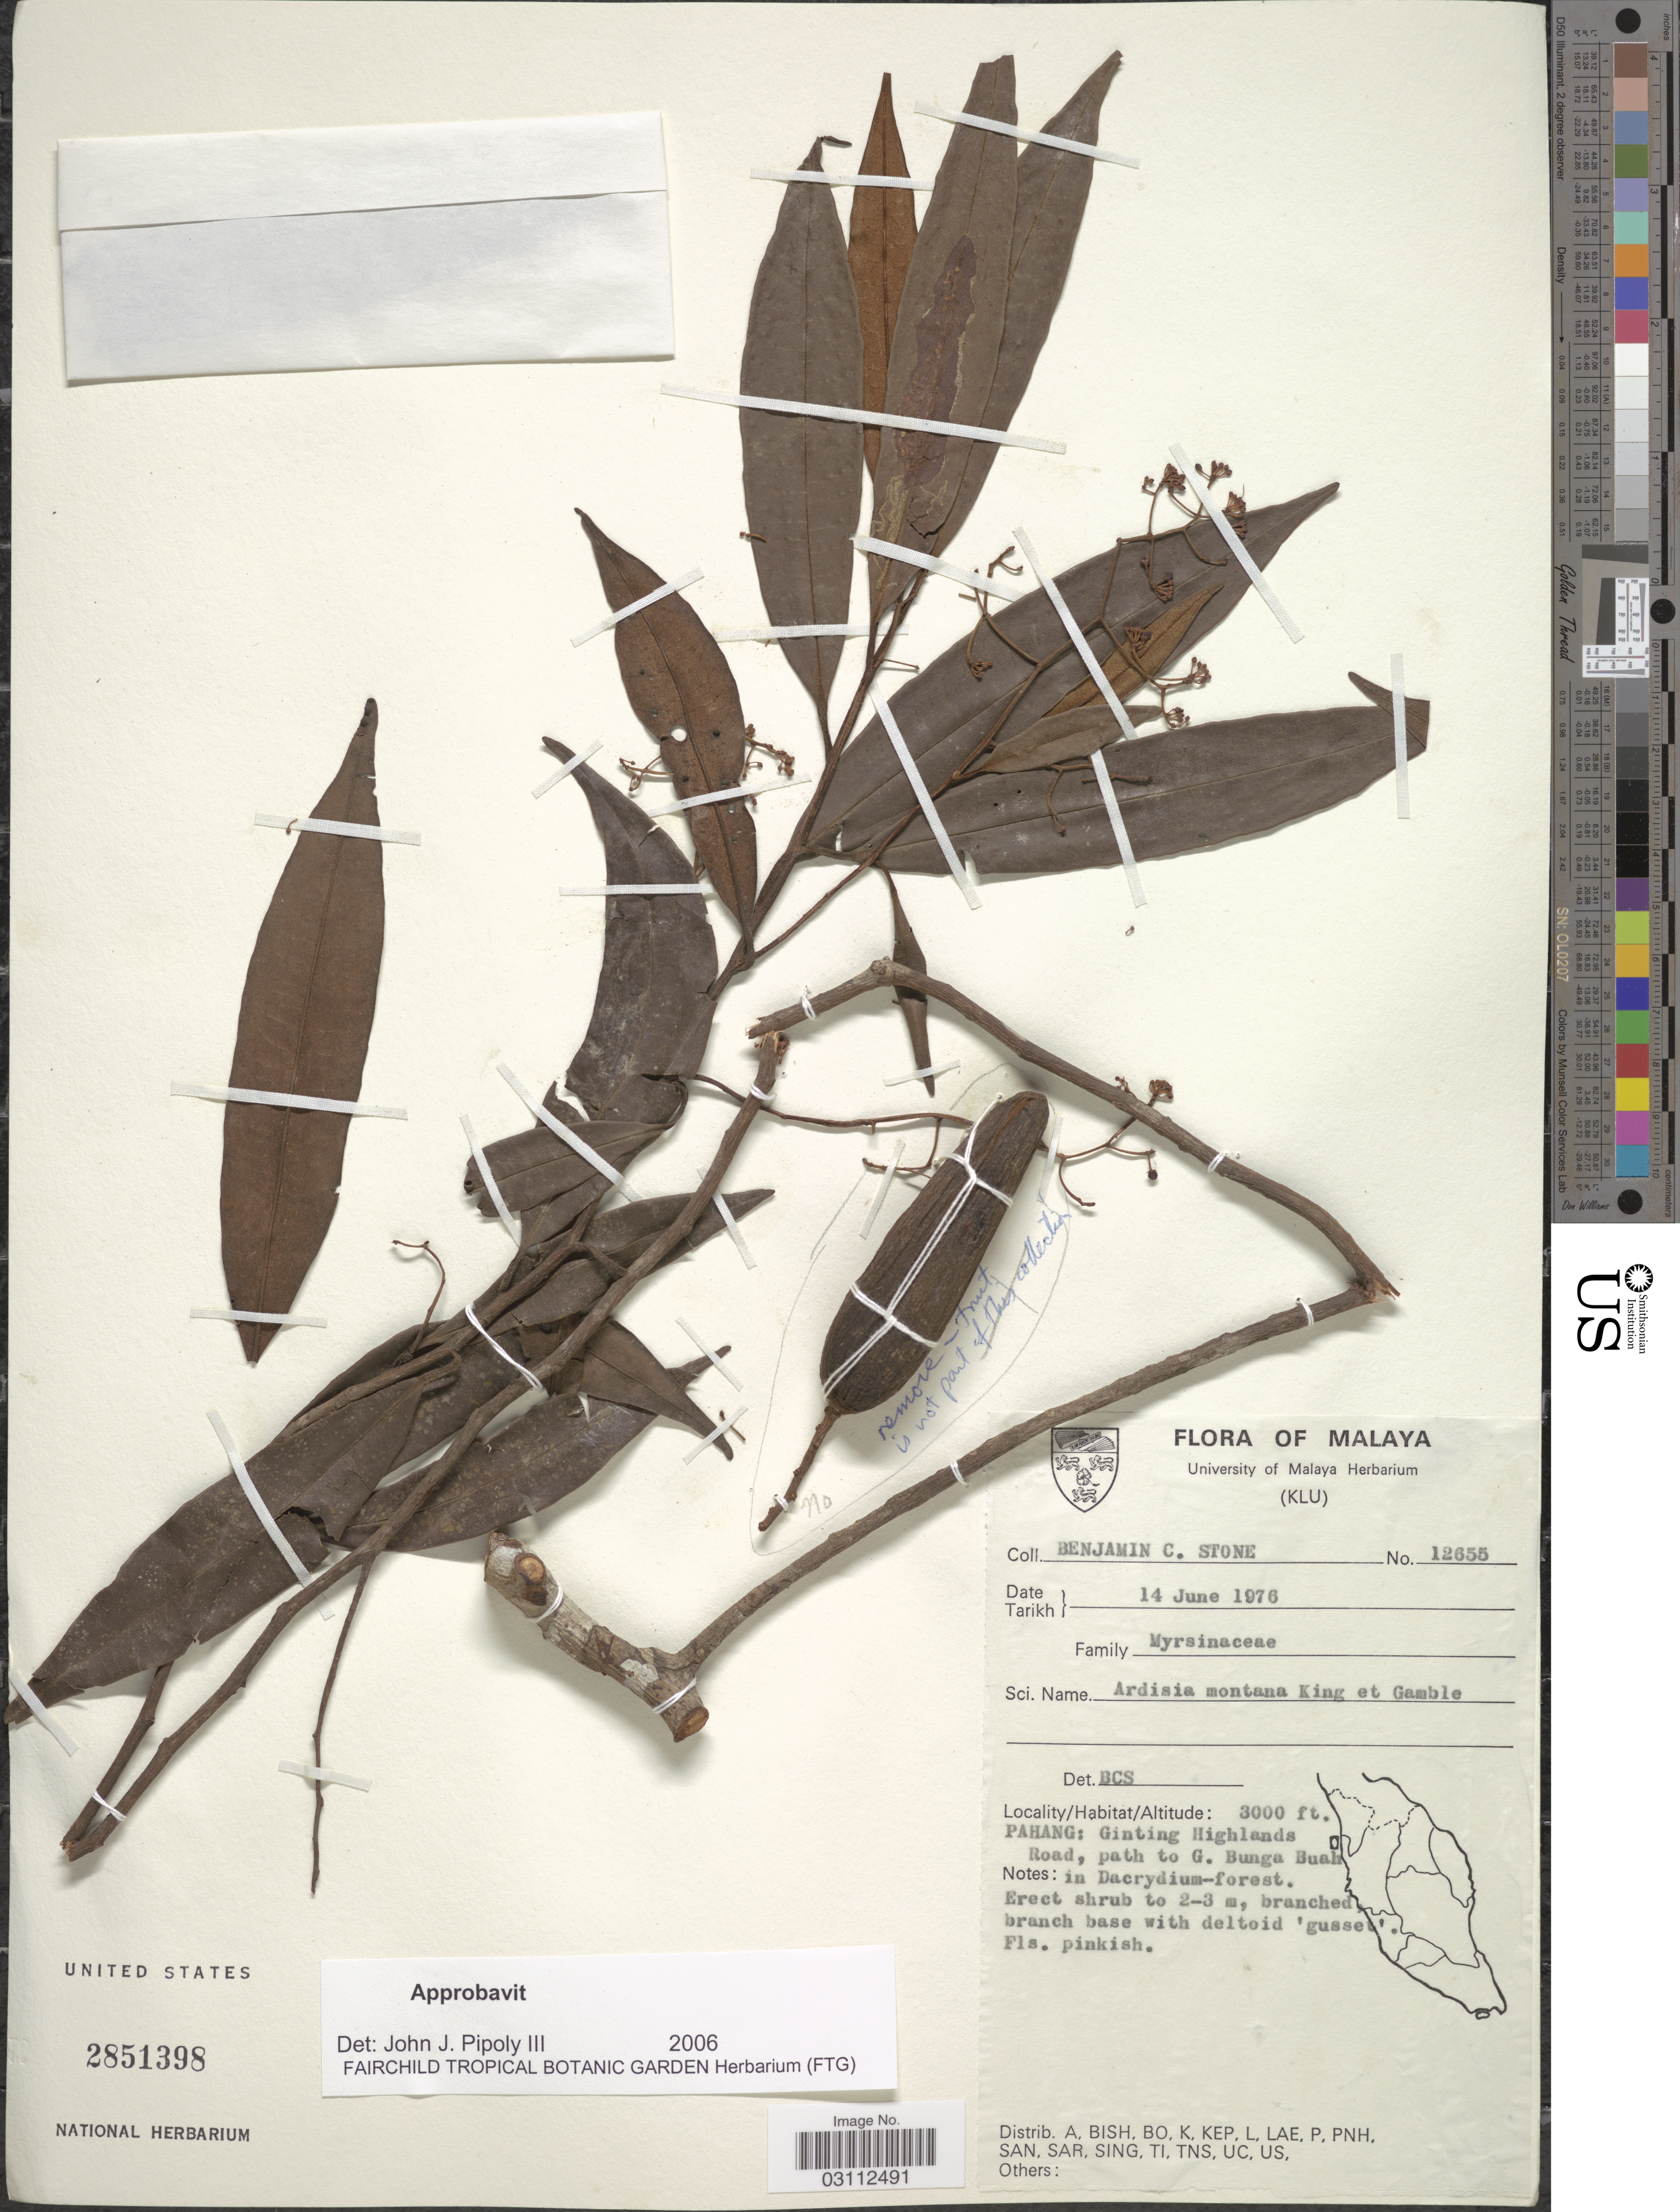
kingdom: Plantae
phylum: Tracheophyta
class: Magnoliopsida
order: Ericales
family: Primulaceae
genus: Ardisia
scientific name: Ardisia montana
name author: King & Gamble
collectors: B. C. Stone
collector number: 12655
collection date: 1976-06-14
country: Malaysia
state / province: Pahang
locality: Malaya. Pahang: Ginting Highlands Road, path to G. Bunga Buah.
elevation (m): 914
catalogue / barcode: US 2851398